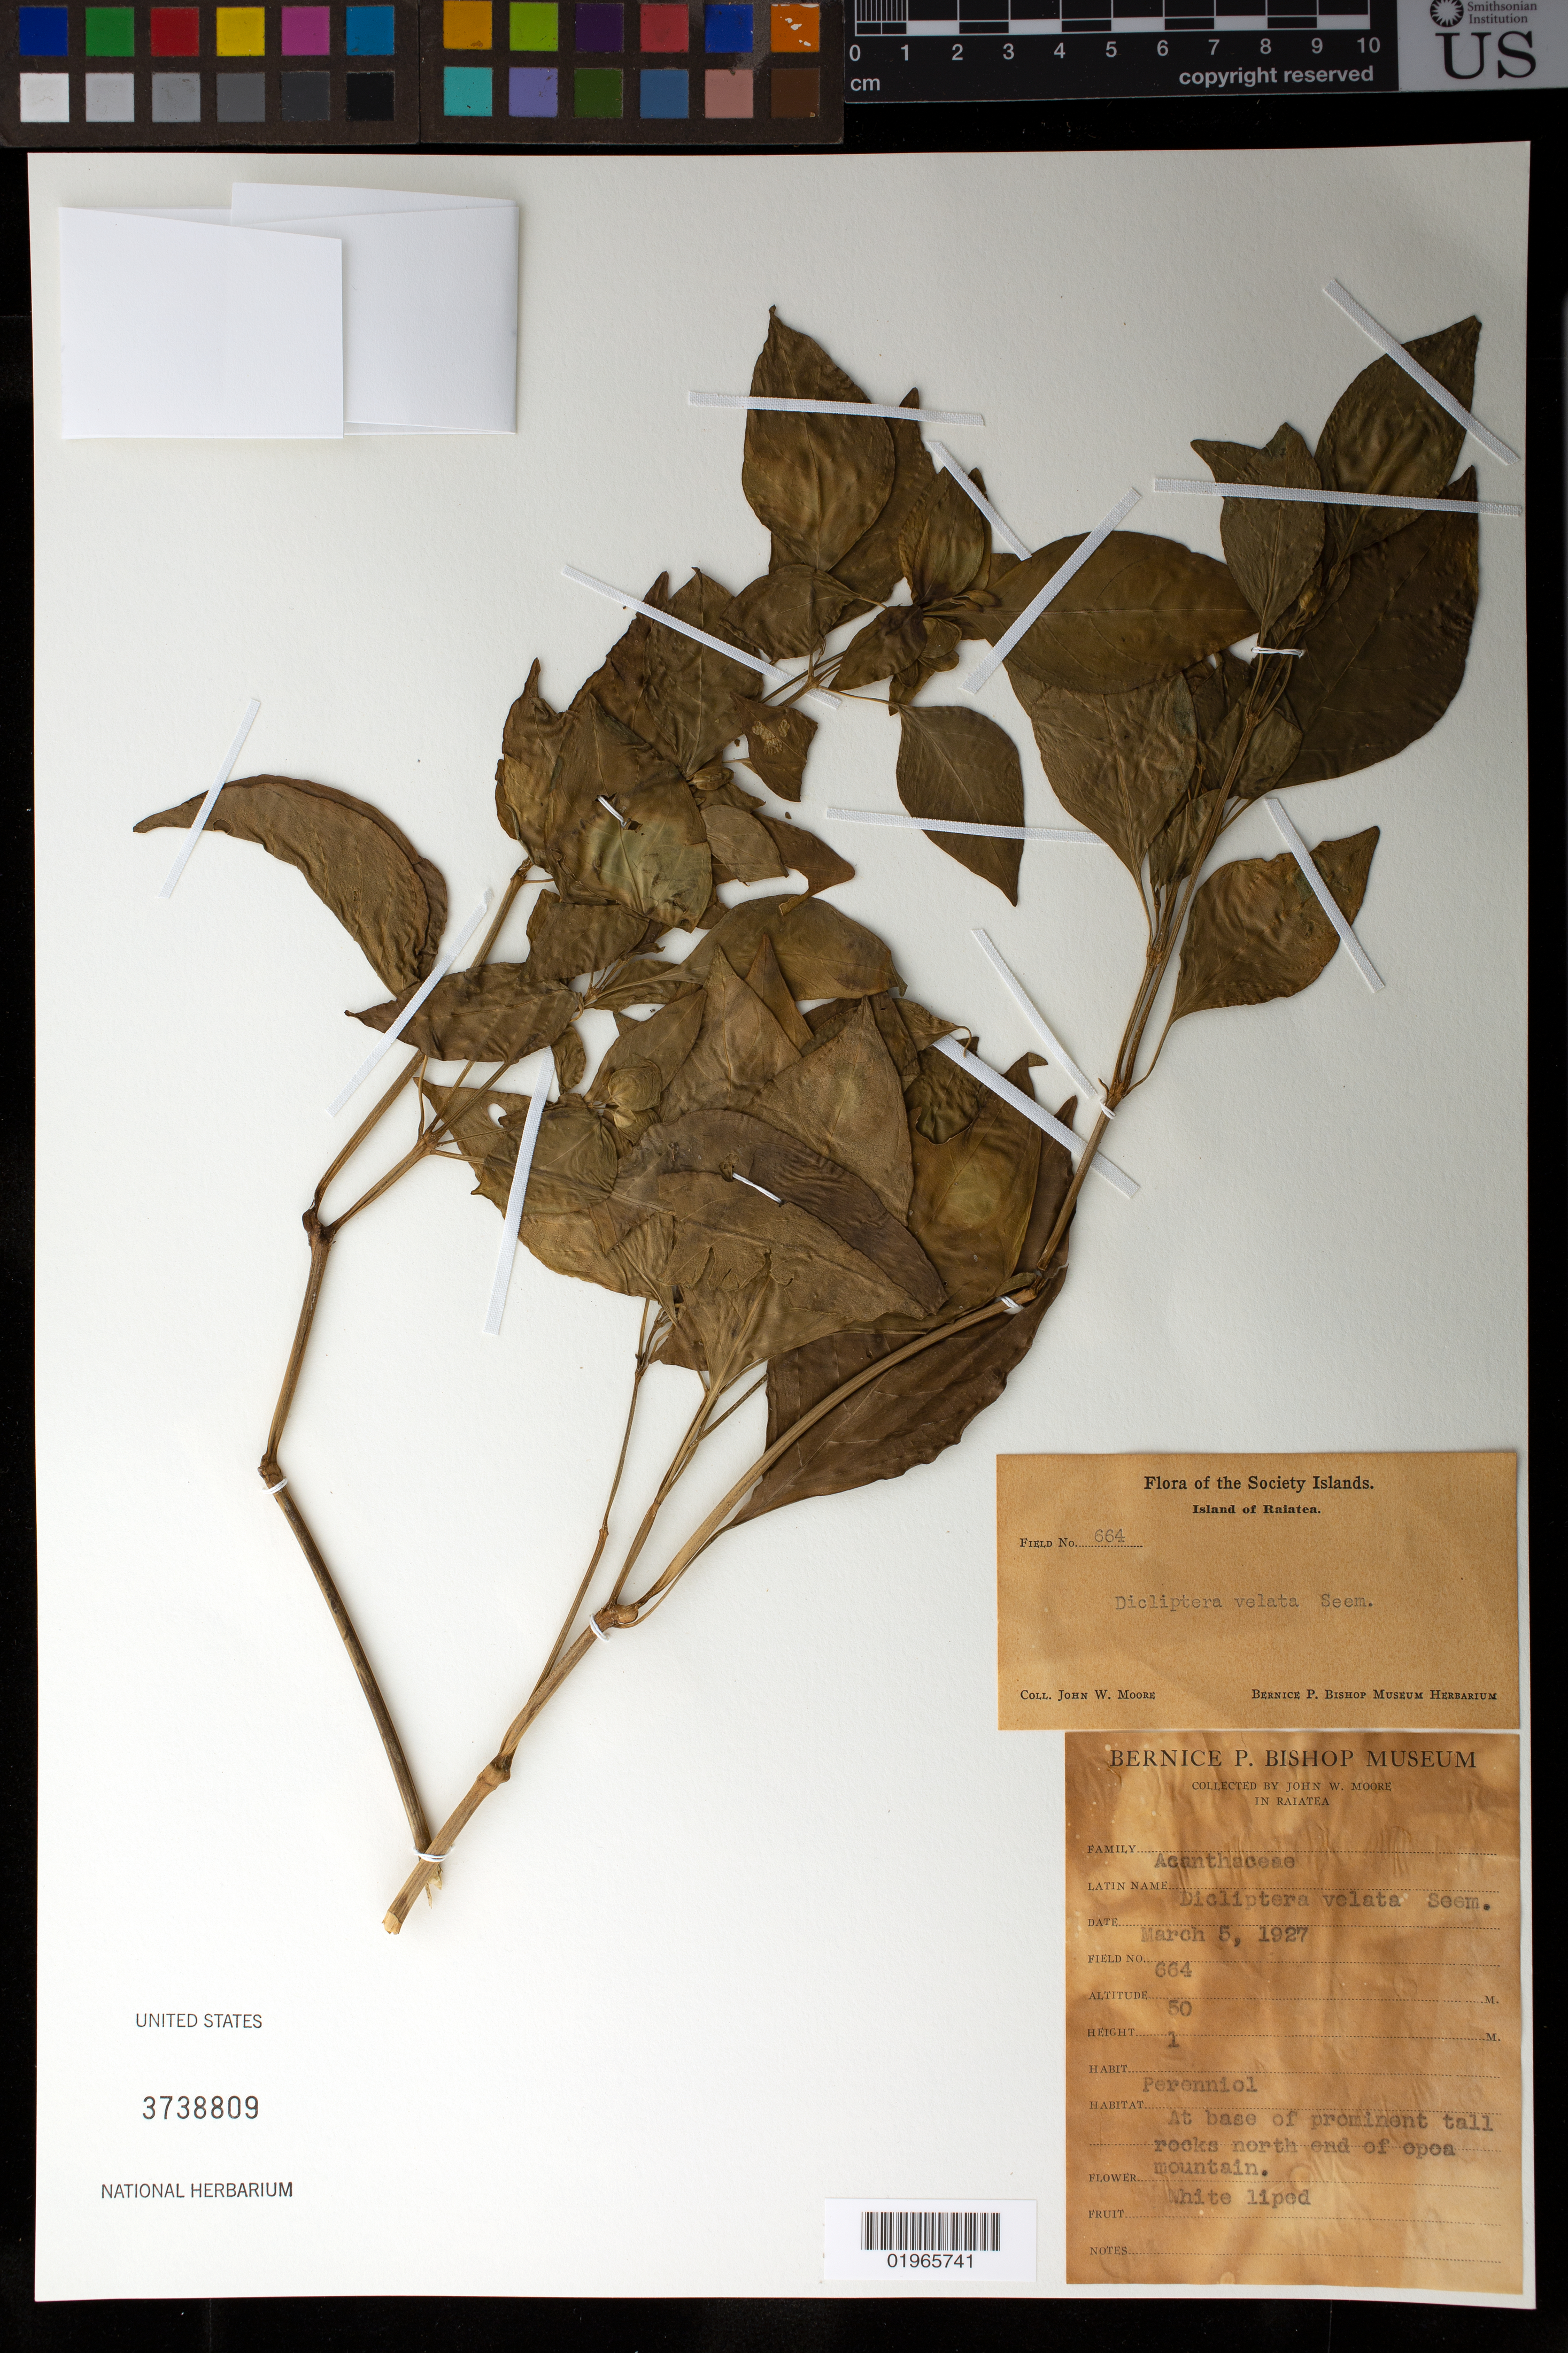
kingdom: Plantae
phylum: Tracheophyta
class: Magnoliopsida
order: Lamiales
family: Acanthaceae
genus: Dicliptera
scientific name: Dicliptera velata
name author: Seem.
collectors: J. W. Moore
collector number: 664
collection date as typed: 05 Mar 1927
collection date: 1927-03-05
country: French Polynesia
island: Raiatea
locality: At base of prominent tall rocks north end of Opoa Mountain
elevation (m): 50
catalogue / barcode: US 3738809